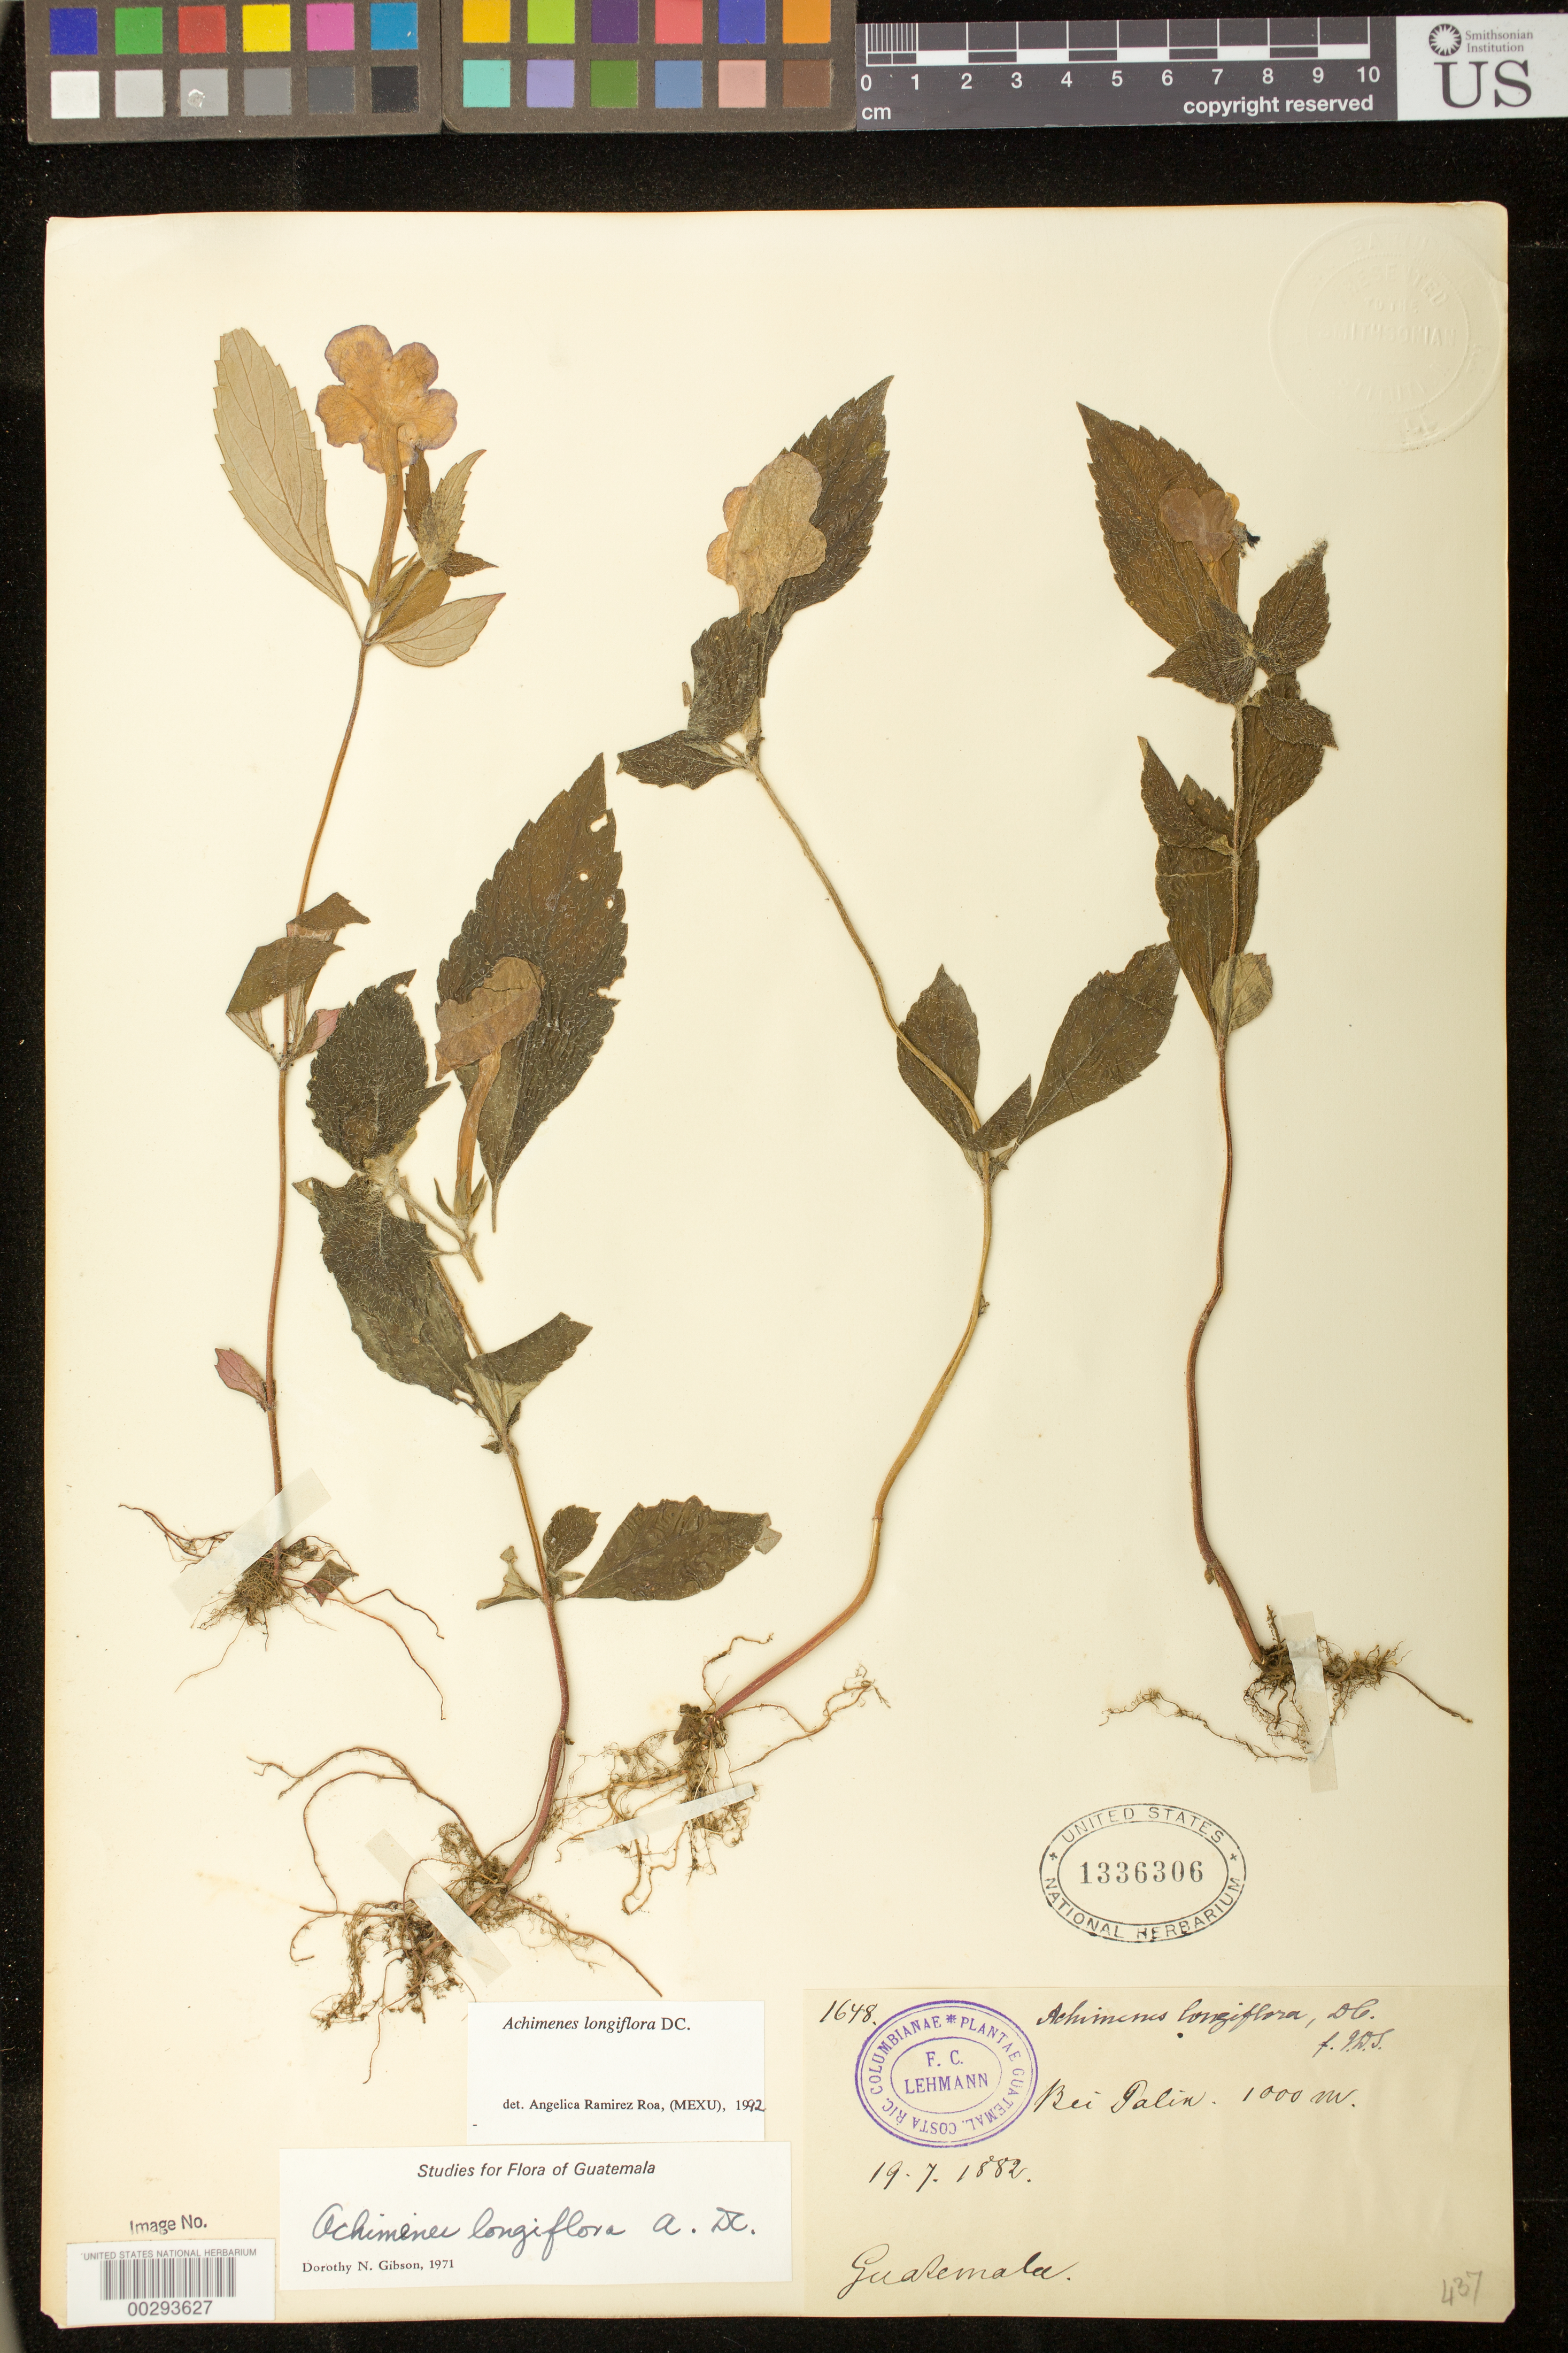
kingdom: Plantae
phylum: Tracheophyta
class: Magnoliopsida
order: Lamiales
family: Gesneriaceae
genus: Achimenes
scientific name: Achimenes longiflora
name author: DC.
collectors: F. C. Lehmann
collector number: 1648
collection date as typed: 19 Jul 1882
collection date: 1882-07-19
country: Guatemala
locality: Palia, bei Talin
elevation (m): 1000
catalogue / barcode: US 1336306